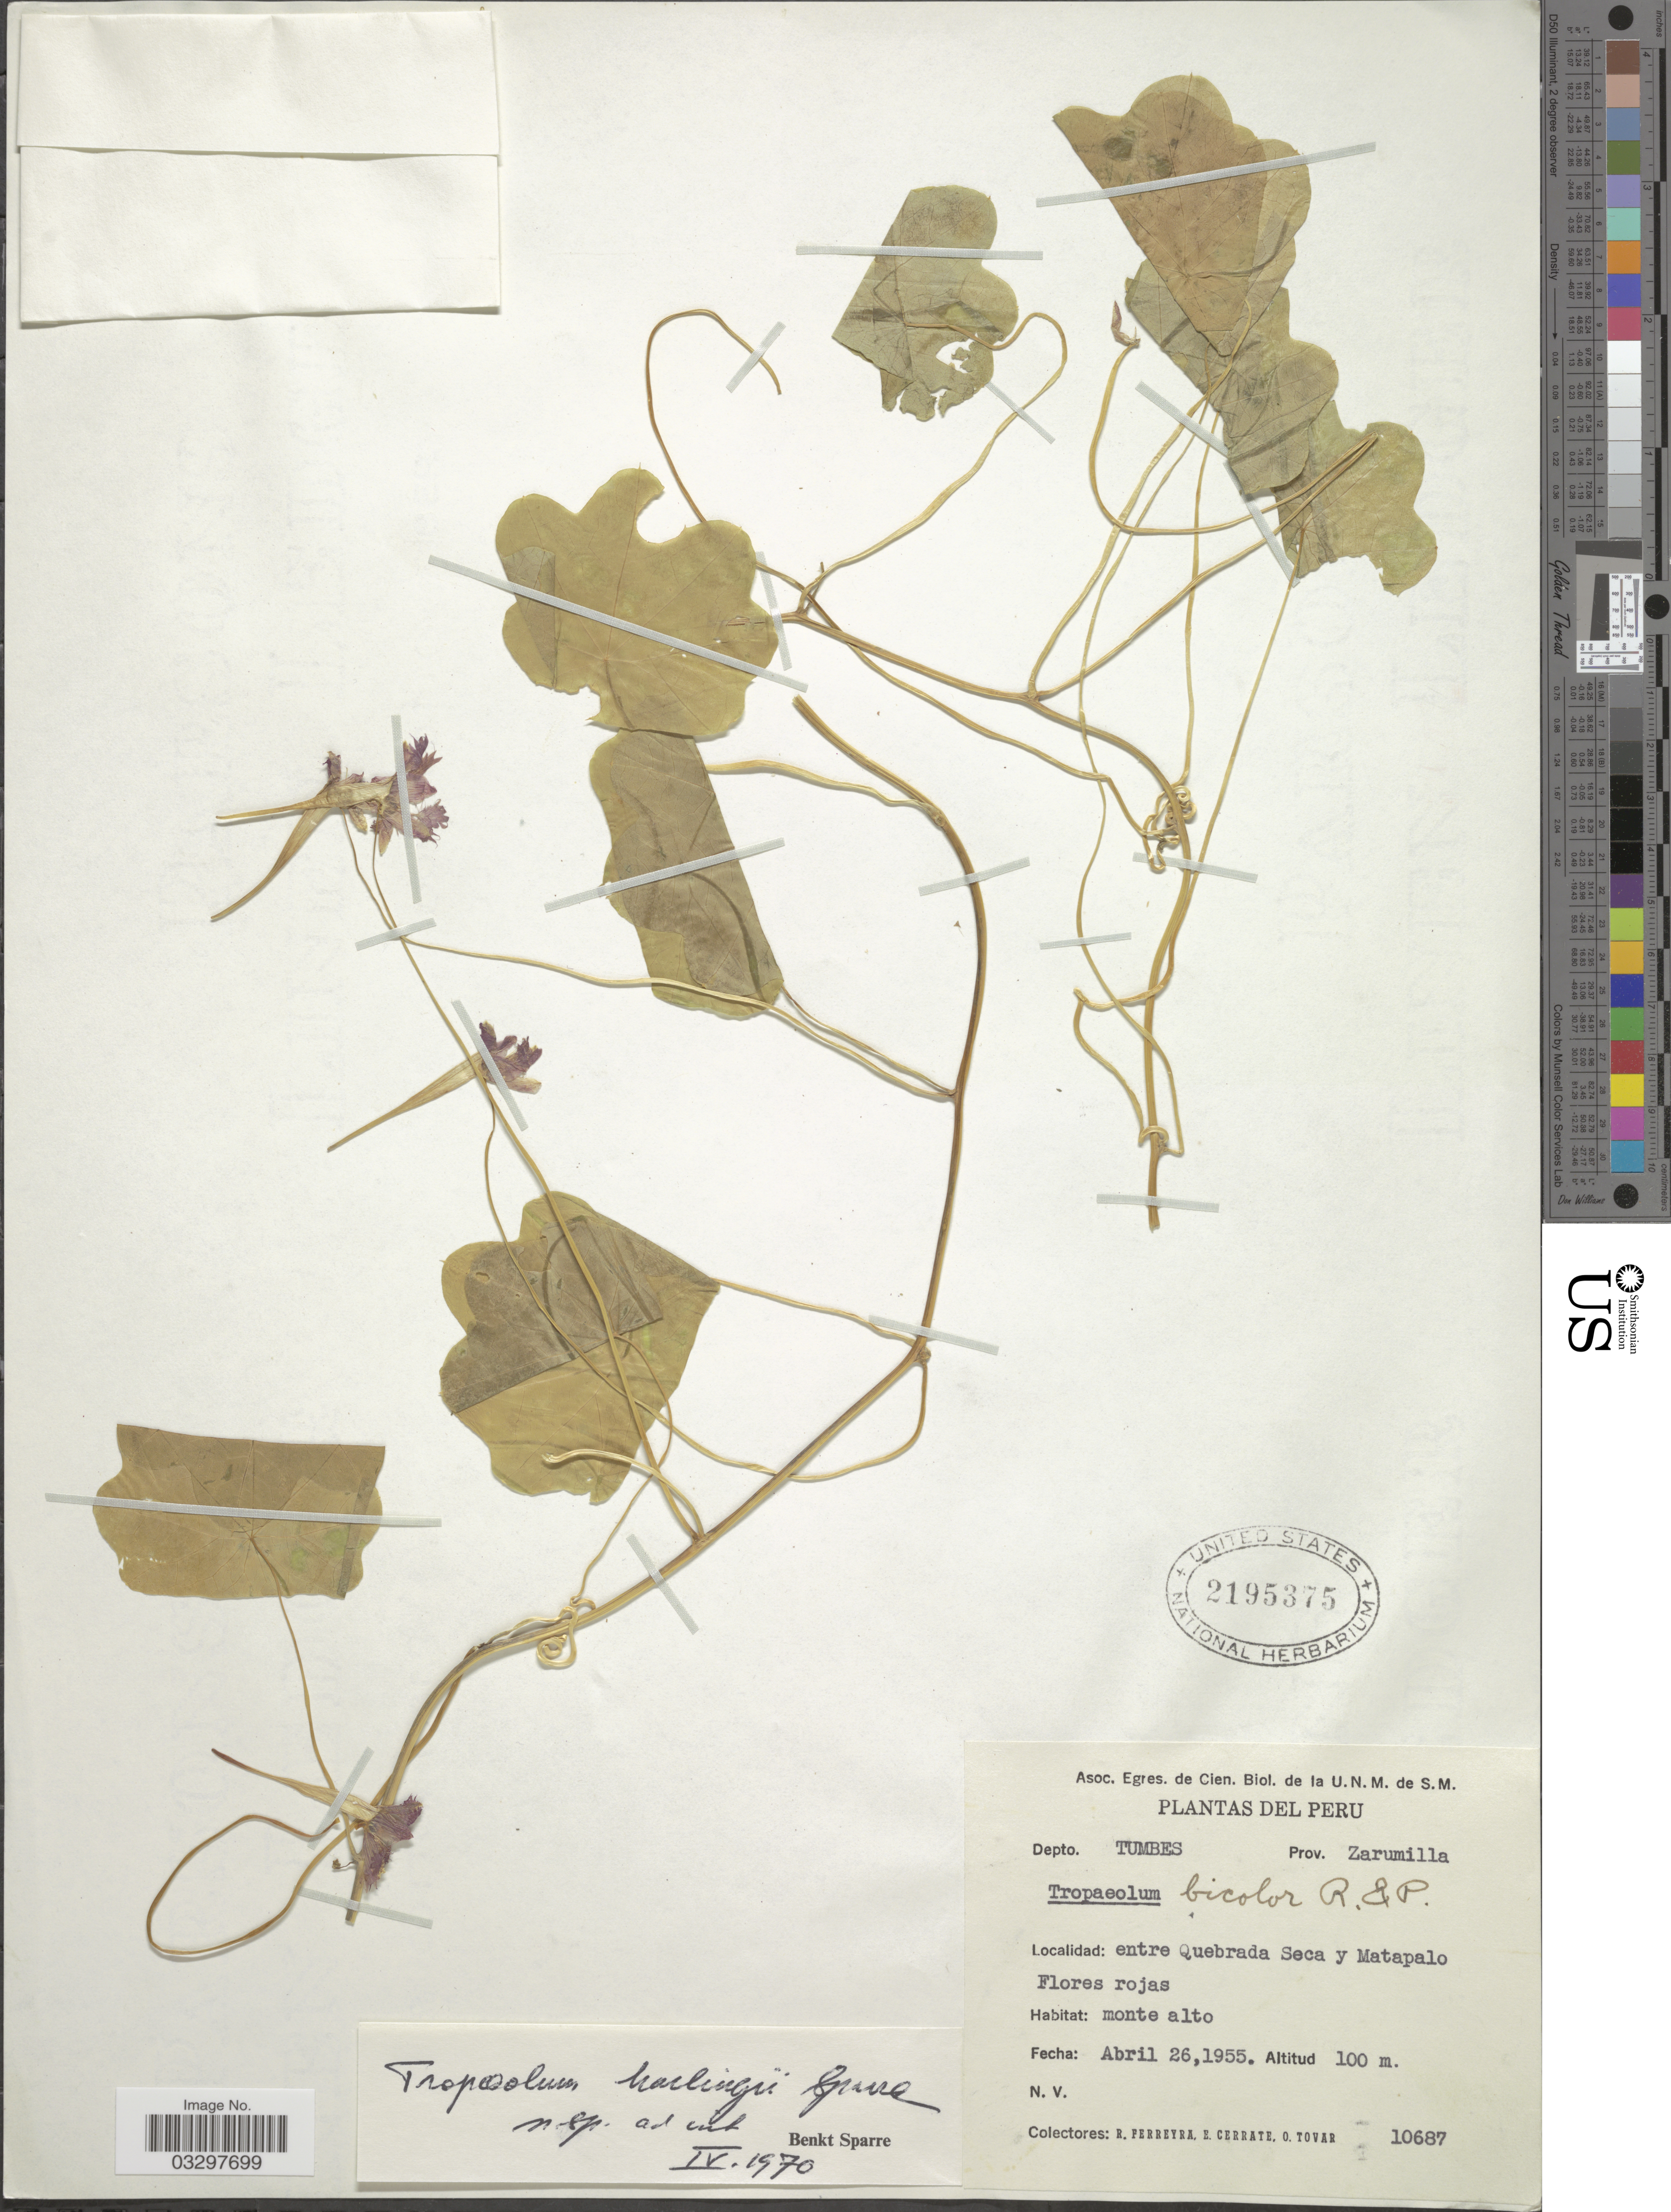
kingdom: Plantae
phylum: Tracheophyta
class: Magnoliopsida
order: Brassicales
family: Tropaeolaceae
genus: Tropaeolum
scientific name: Tropaeolum harlingii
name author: Sparre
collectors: R. A. Ferreyra, E. Cerrate & Ó. Tovar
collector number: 10687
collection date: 1955-04-26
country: Peru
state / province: Tumbes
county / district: Zarumilla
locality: Depto. Tumbes. Prov. Zarumilla. Entre Quebrada Seca y Matapalo.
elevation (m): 100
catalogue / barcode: US 2195375